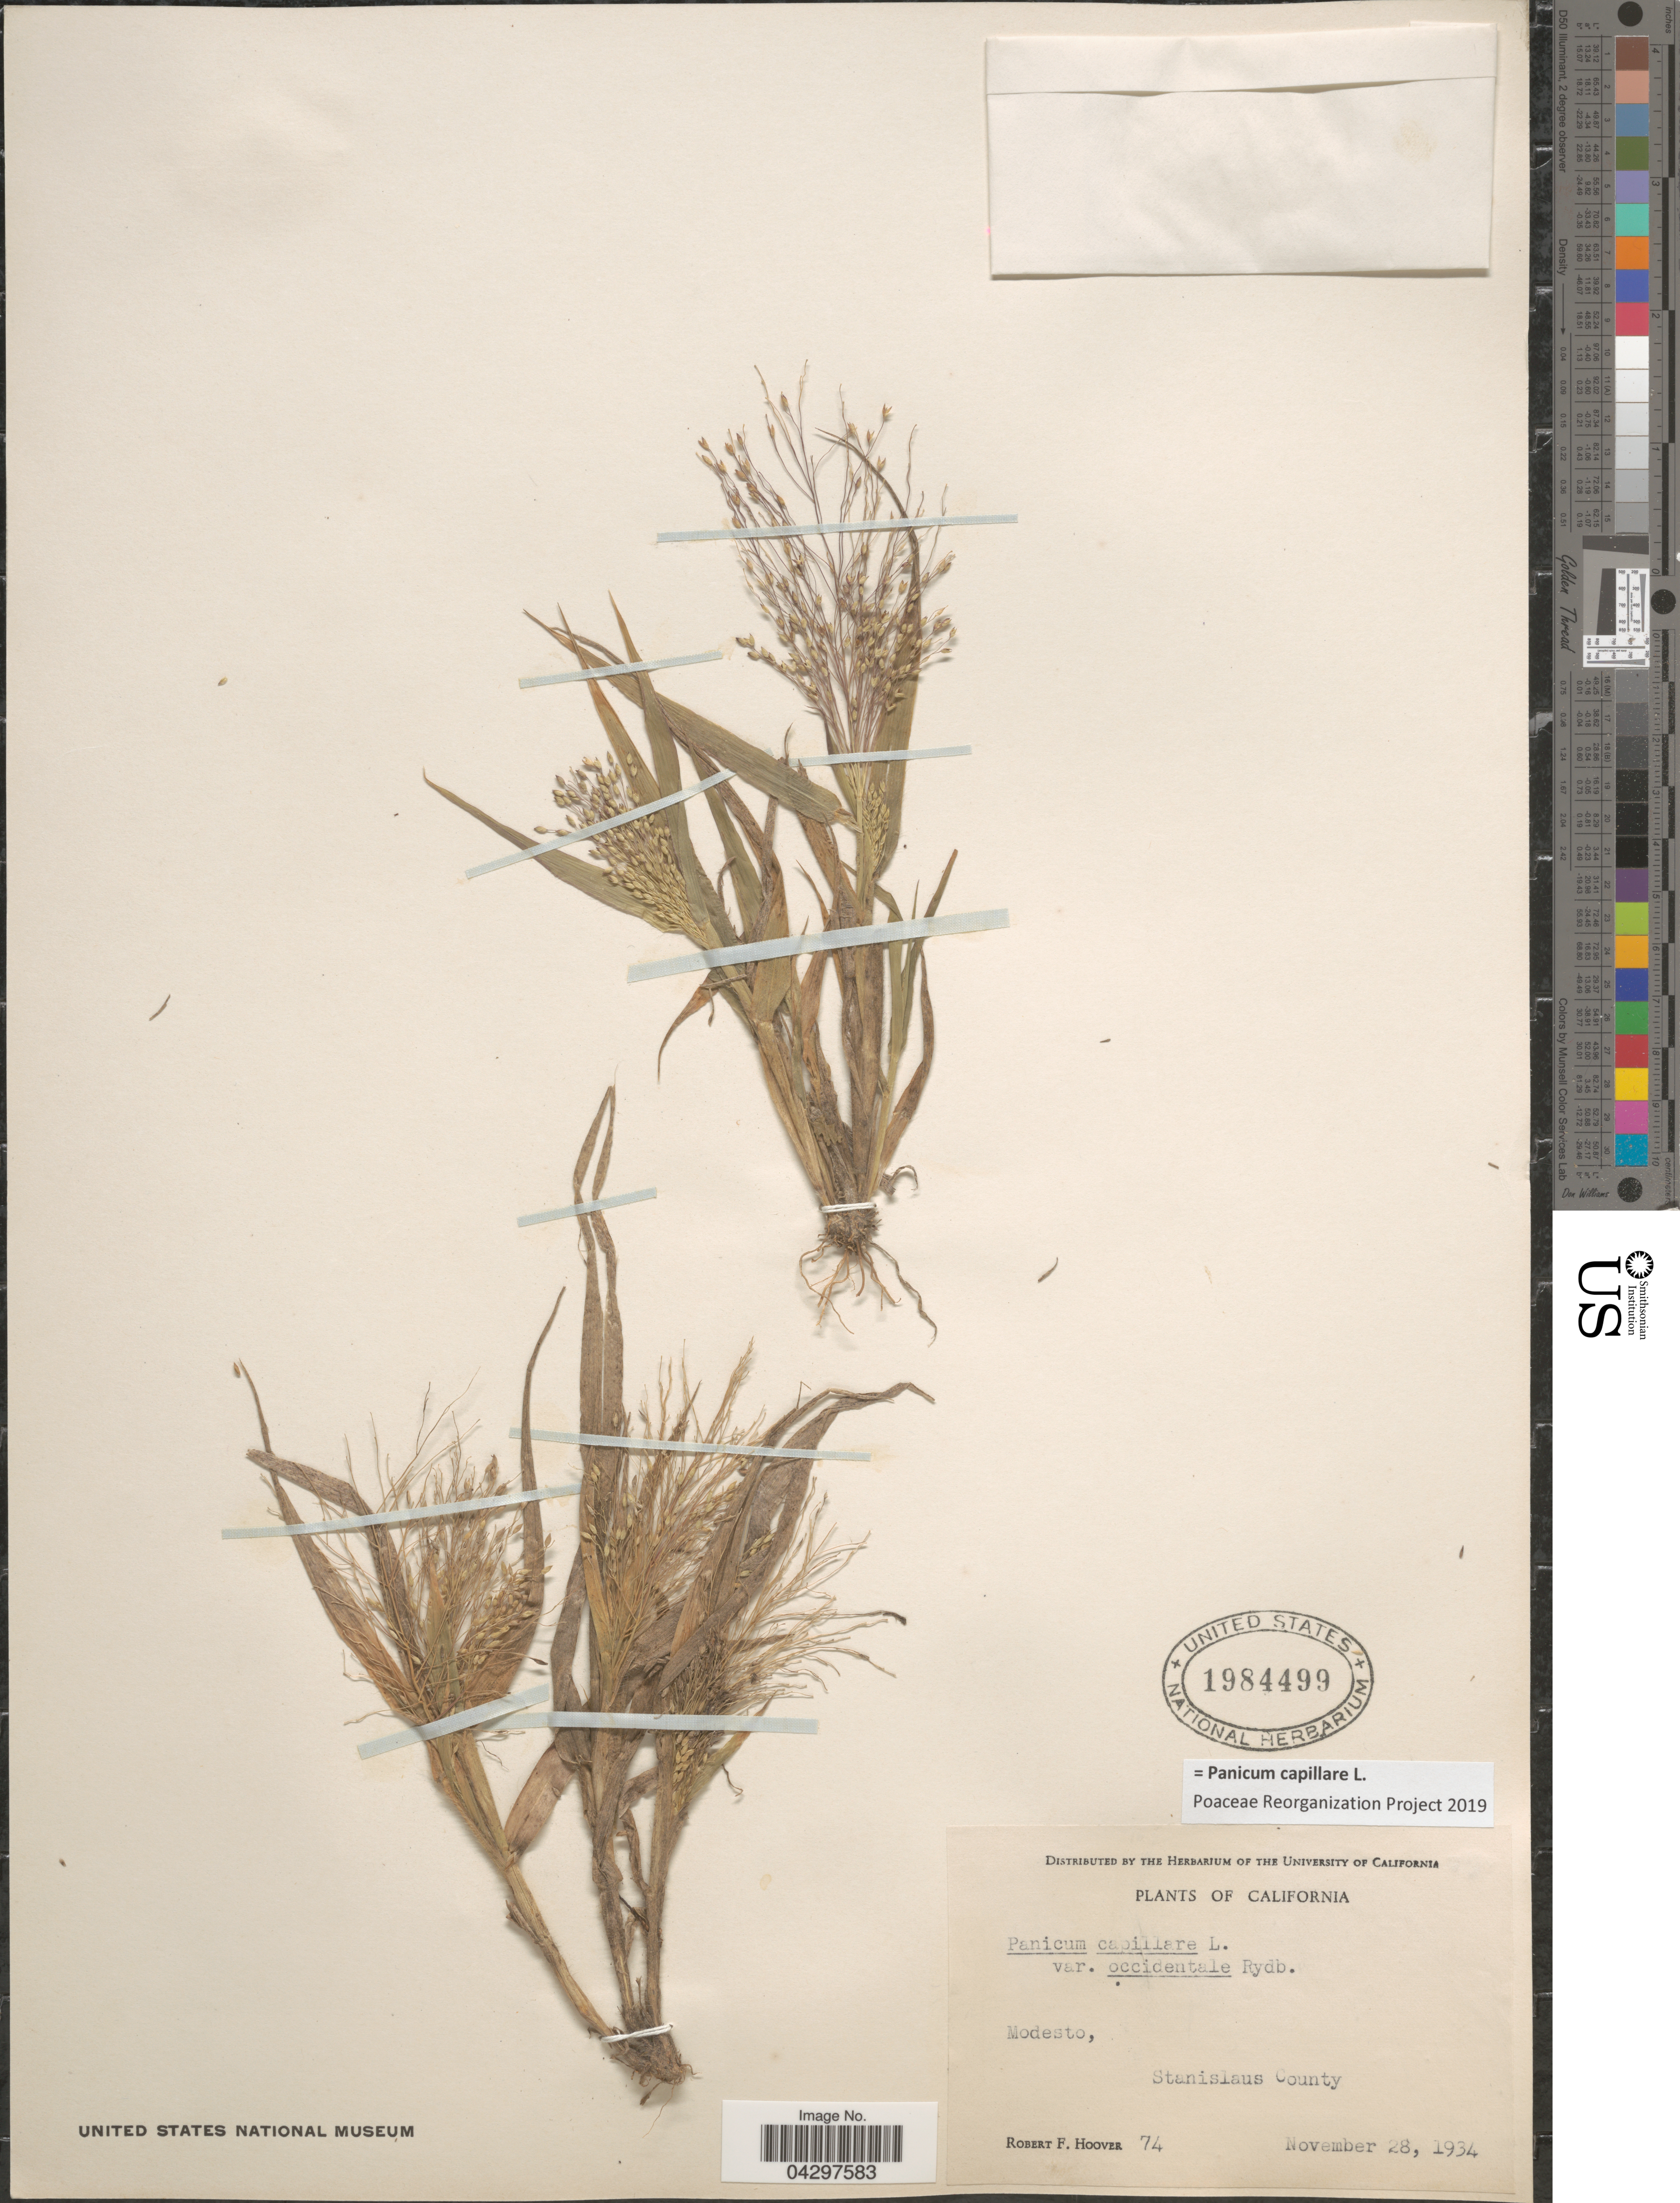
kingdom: Plantae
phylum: Tracheophyta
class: Liliopsida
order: Poales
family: Poaceae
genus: Panicum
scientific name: Panicum capillare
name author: L.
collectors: R. F. Hoover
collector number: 74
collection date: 1934-11-28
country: United States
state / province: California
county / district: Stanislaus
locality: Modesto, Stanislaus County.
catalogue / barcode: US 1984499